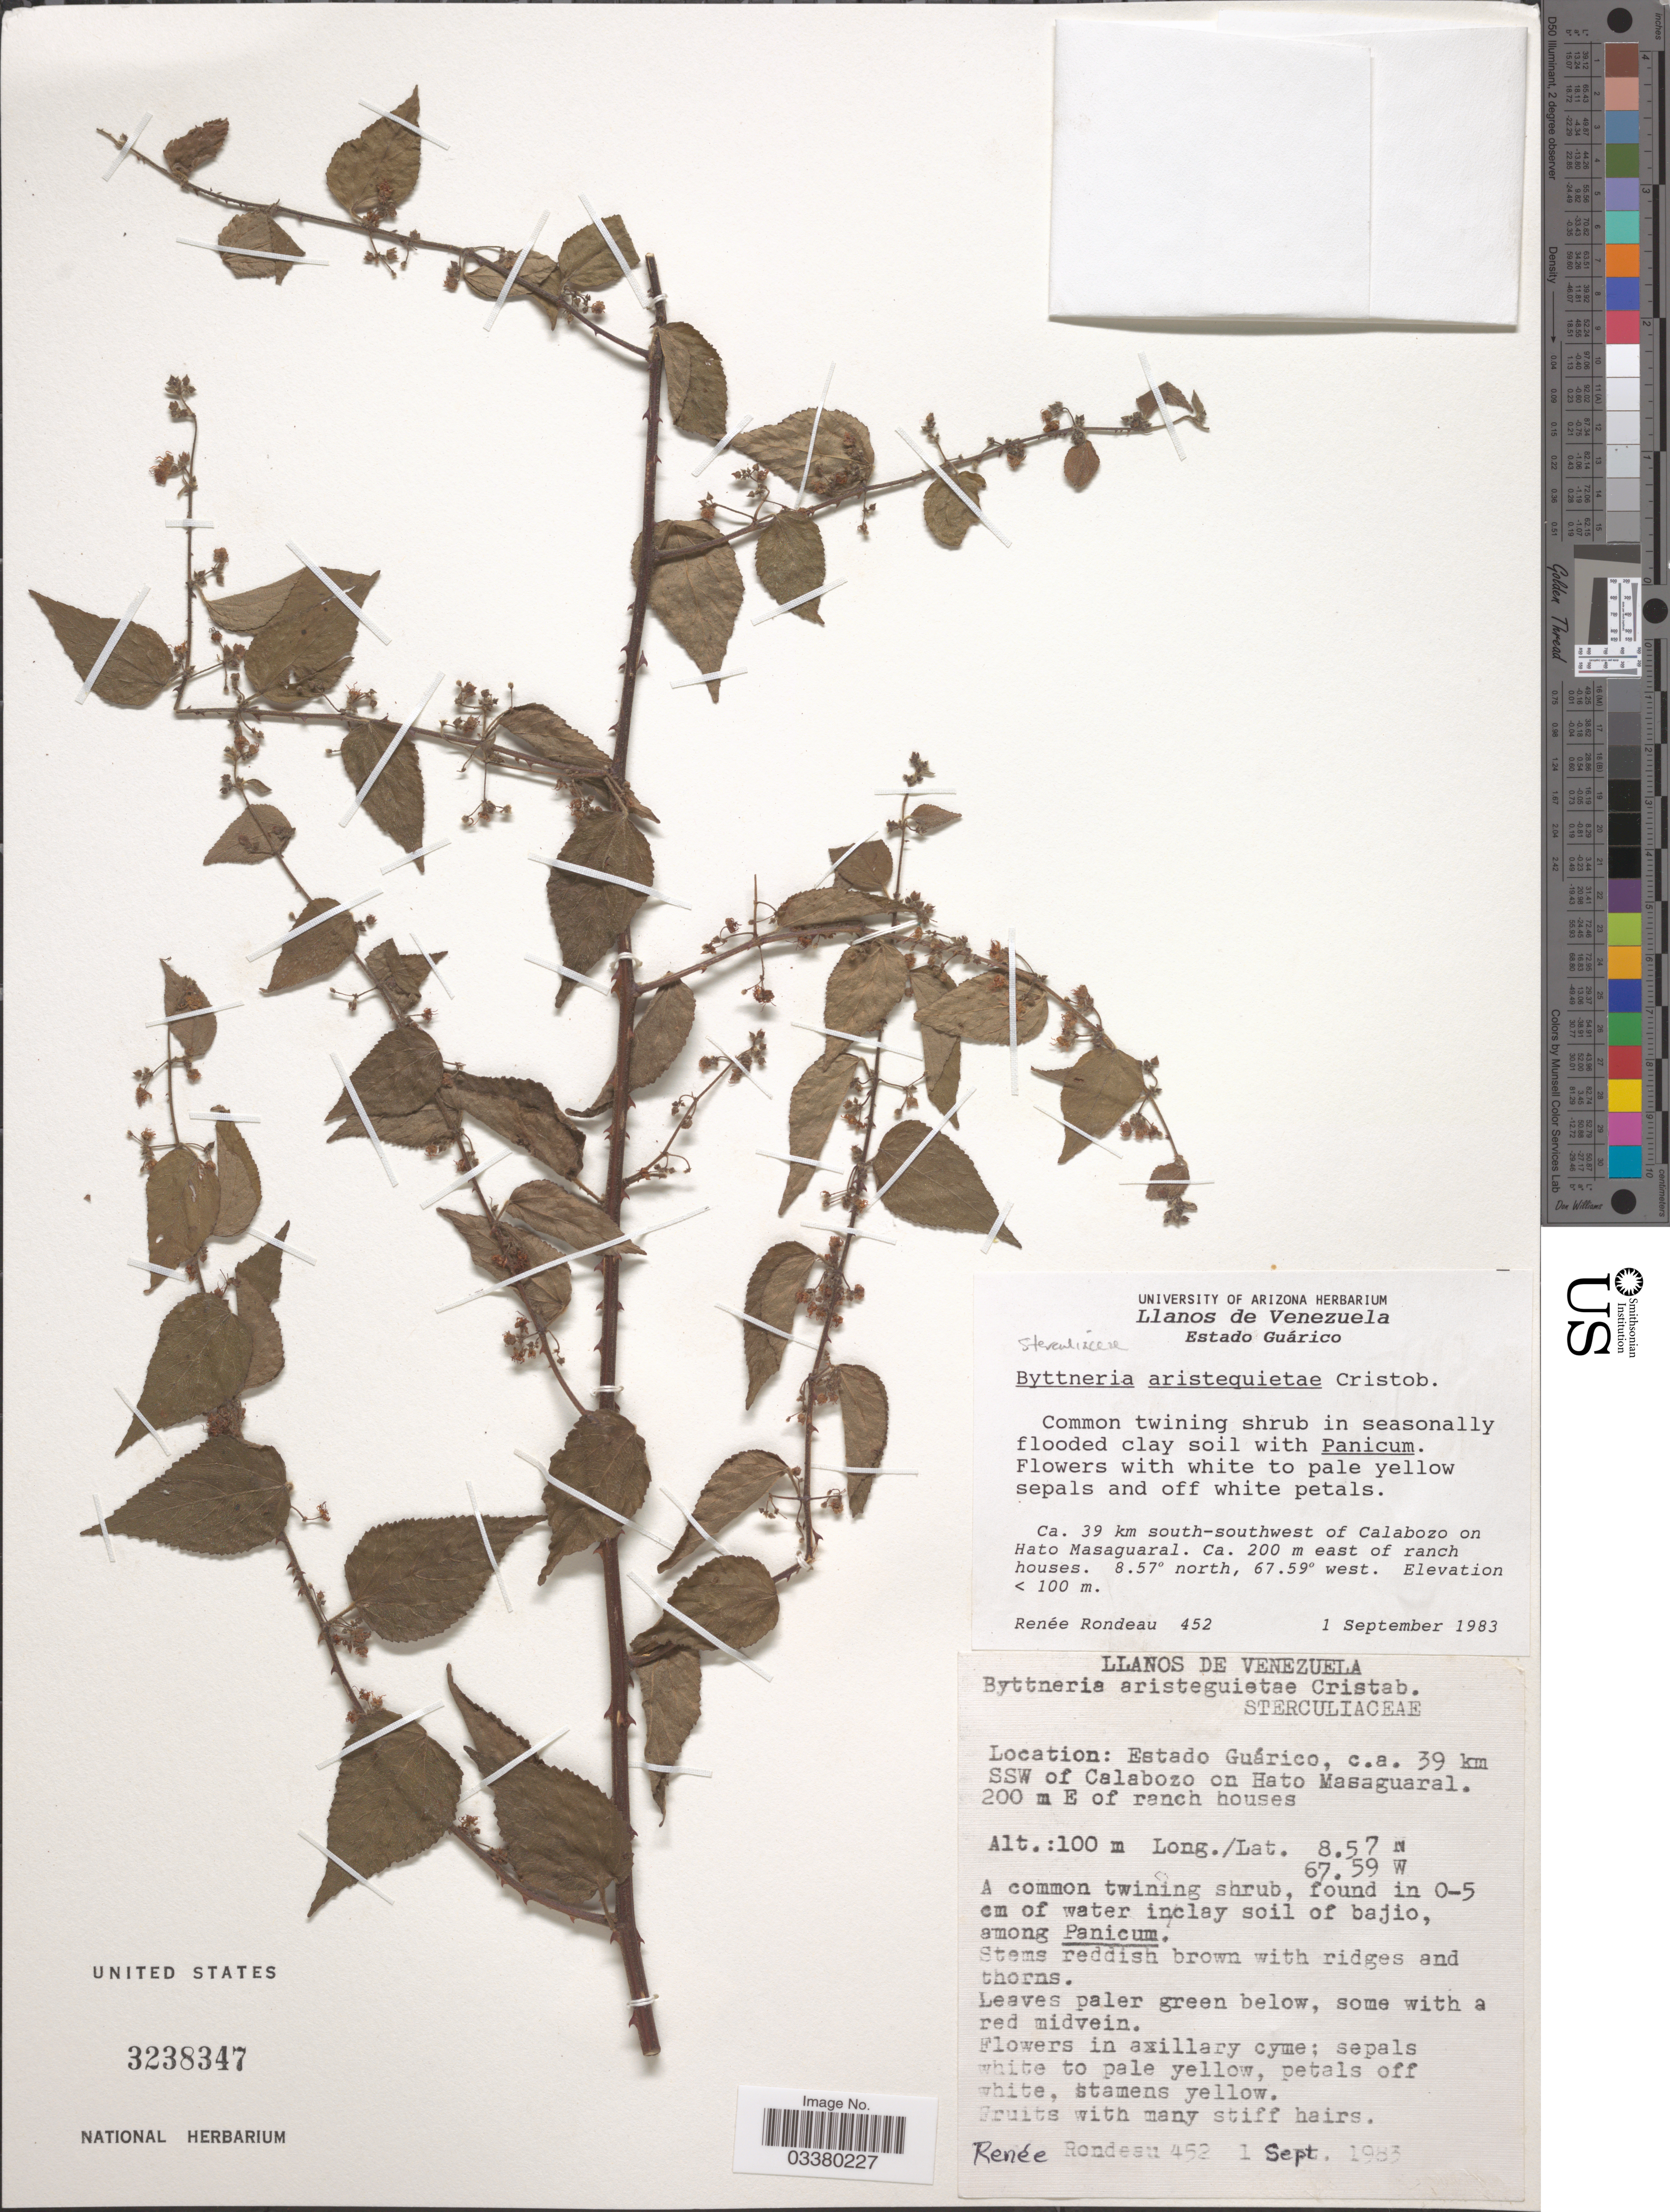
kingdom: Plantae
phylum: Tracheophyta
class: Magnoliopsida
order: Malvales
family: Malvaceae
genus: Byttneria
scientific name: Byttneria aristeguietae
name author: Cristóbal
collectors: R. Rondeau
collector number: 452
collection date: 1983-09-01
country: Venezuela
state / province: Guárico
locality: Llanos de Venezuela. Ca. 39 km south-southwest of Calabozo on Hato Masaguaral. Ca. 200. m east of ranch houses.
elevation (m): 100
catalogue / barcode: US 3238347